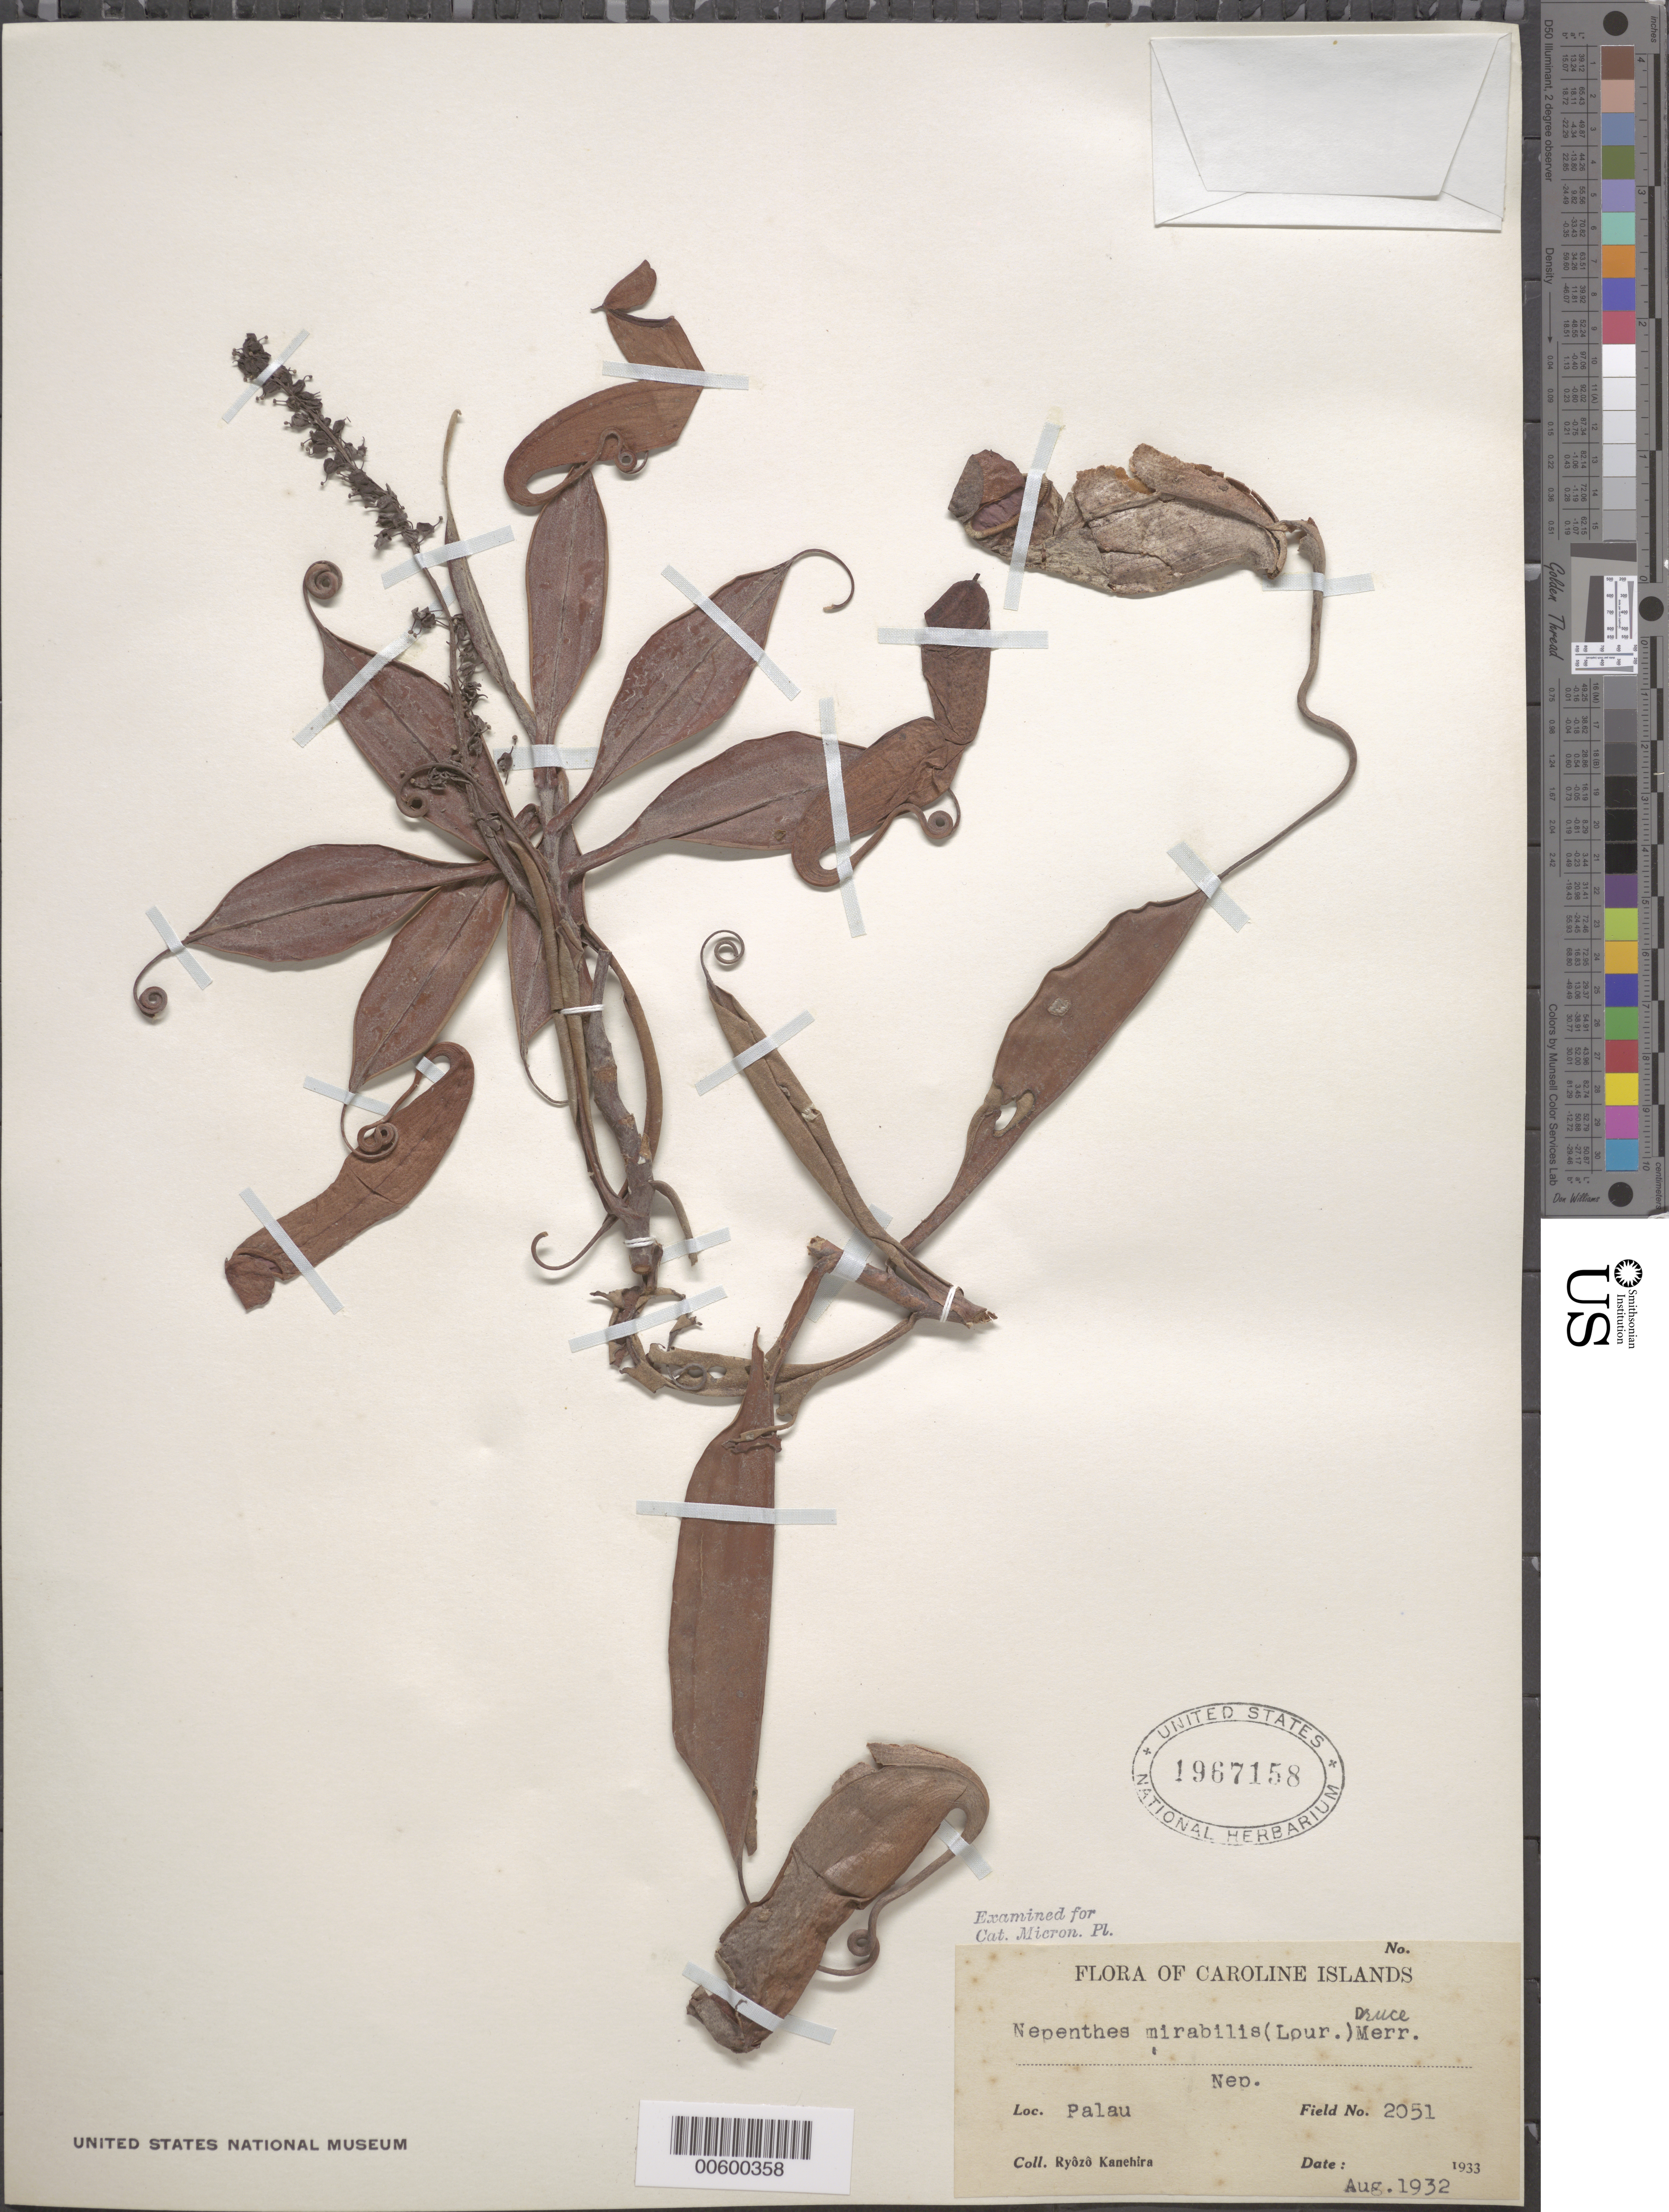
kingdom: Plantae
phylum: Tracheophyta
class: Magnoliopsida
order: Caryophyllales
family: Nepenthaceae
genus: Nepenthes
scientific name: Nepenthes mirabilis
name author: (Lour.) Druce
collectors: R. Kachira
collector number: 2051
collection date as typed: Aug 1932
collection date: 1932-08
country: Palau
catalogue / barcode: US 1967158